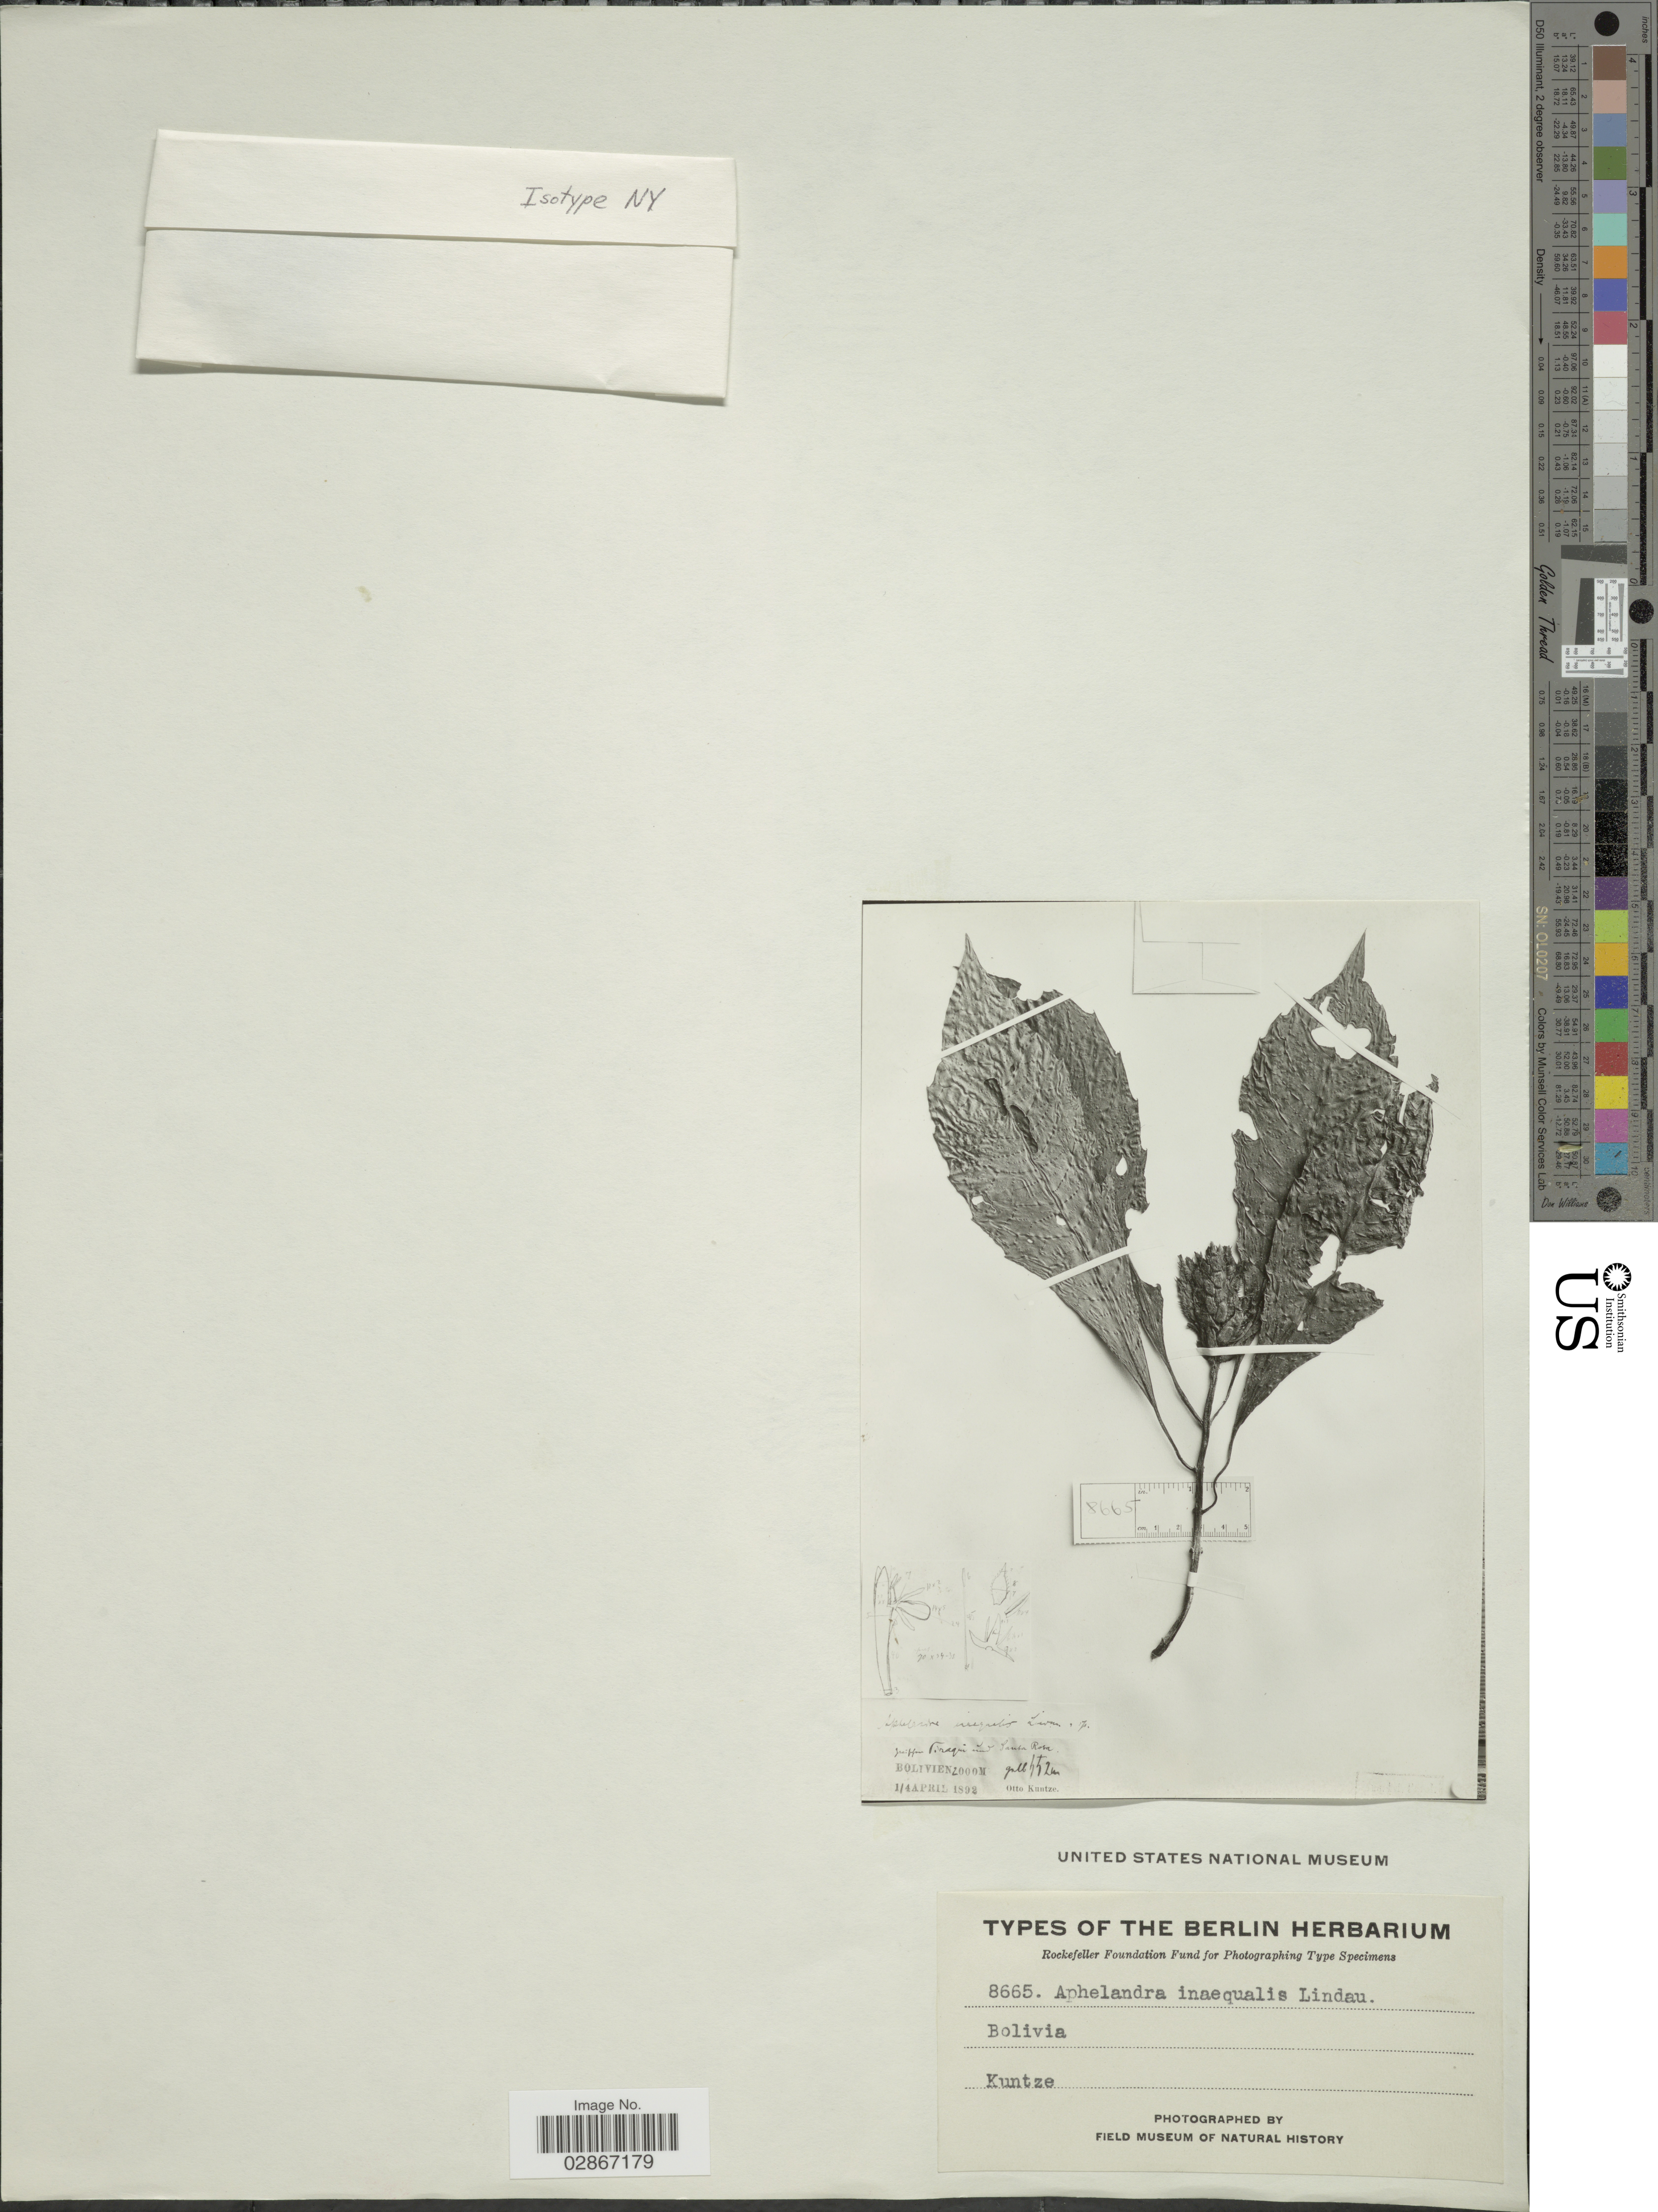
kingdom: Plantae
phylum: Tracheophyta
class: Magnoliopsida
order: Lamiales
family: Acanthaceae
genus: Aphelandra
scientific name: Aphelandra inaequalis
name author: Lindau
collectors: C.E.O. Kuntze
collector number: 8665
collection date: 1892-04-01/1892-04-04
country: Bolivia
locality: Zwischen Tiraque und Santa Rosa.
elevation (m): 2000